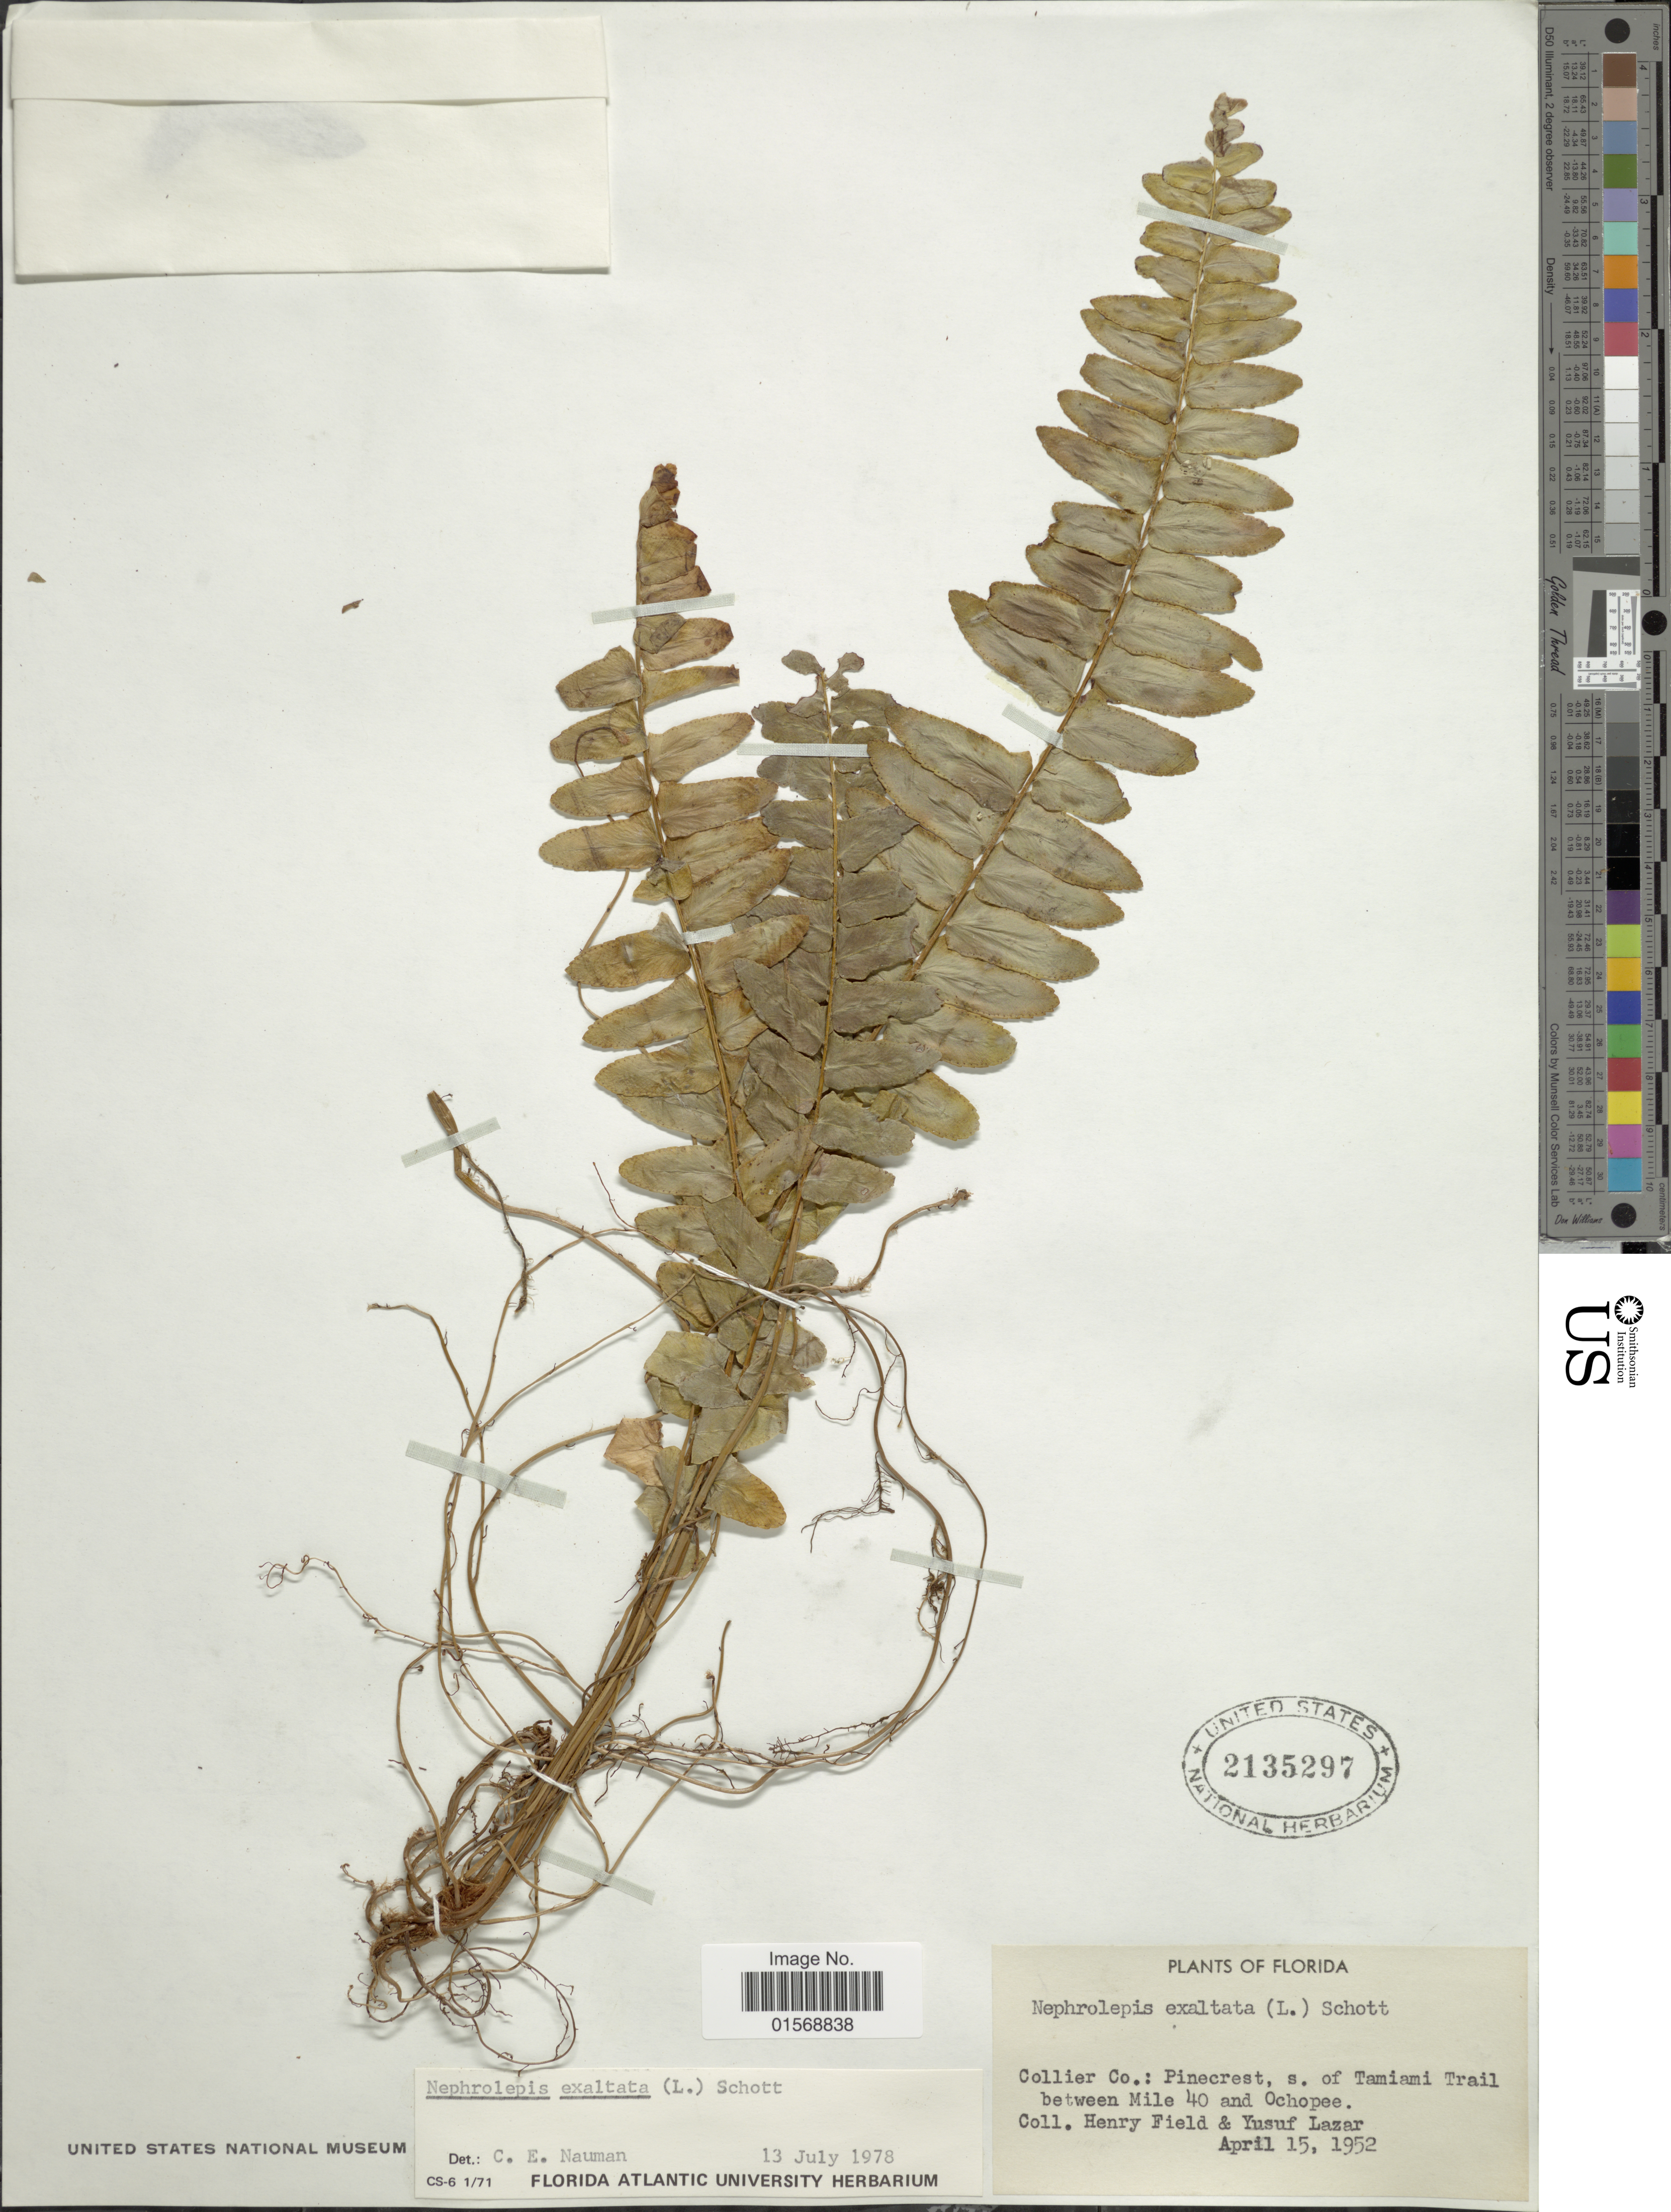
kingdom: Plantae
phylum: Tracheophyta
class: Polypodiopsida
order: Polypodiales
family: Nephrolepidaceae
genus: Nephrolepis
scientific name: Nephrolepis exaltata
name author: (L.) Schott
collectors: H. Field & Y. Lazar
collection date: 1952-04-15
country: United States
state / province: Florida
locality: Florida, Collier Co.,: Pinecrest, s. of Tamiami Trail between Mile 40 and Ochopee.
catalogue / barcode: US 2135297